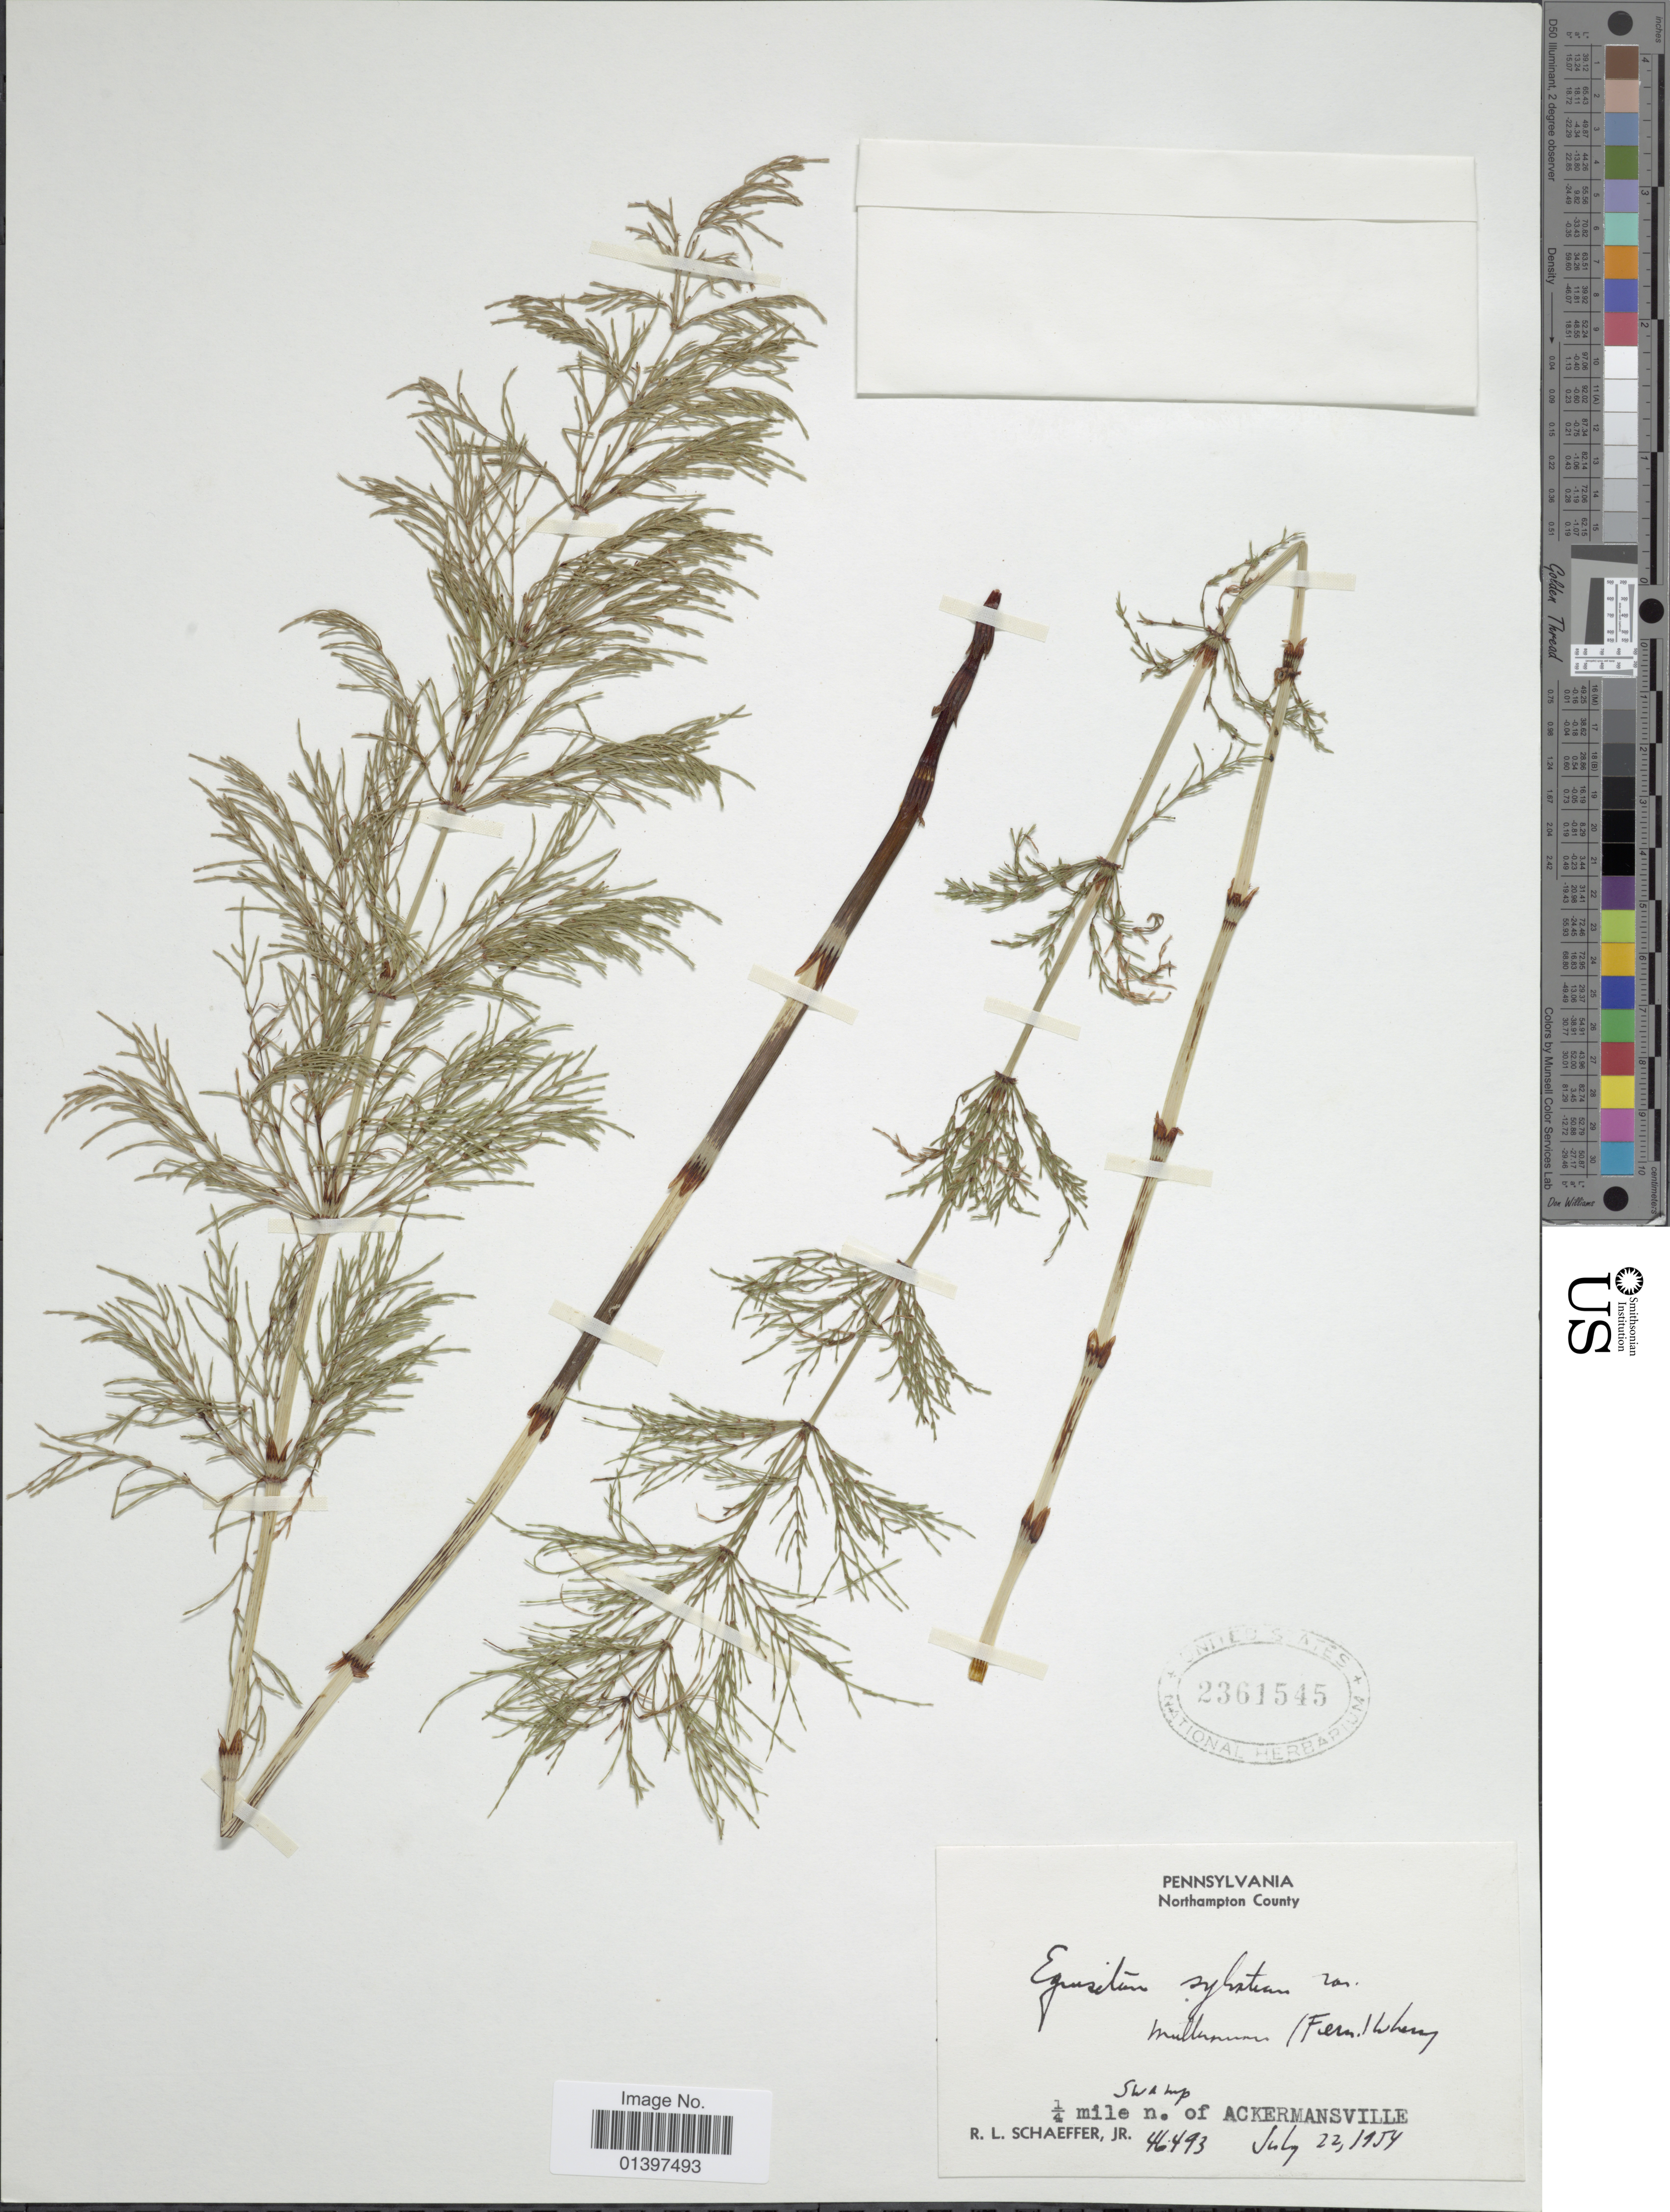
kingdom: Plantae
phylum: Tracheophyta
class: Polypodiopsida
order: Equisetales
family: Equisetaceae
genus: Equisetum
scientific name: Equisetum sylvaticum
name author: L.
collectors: R. L. Schaeffer Jr.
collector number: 46493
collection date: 1954-07-22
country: United States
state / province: Pennsylvania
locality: Northampton County, 1/4 mile n. of Ackermansville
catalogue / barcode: US 2361545